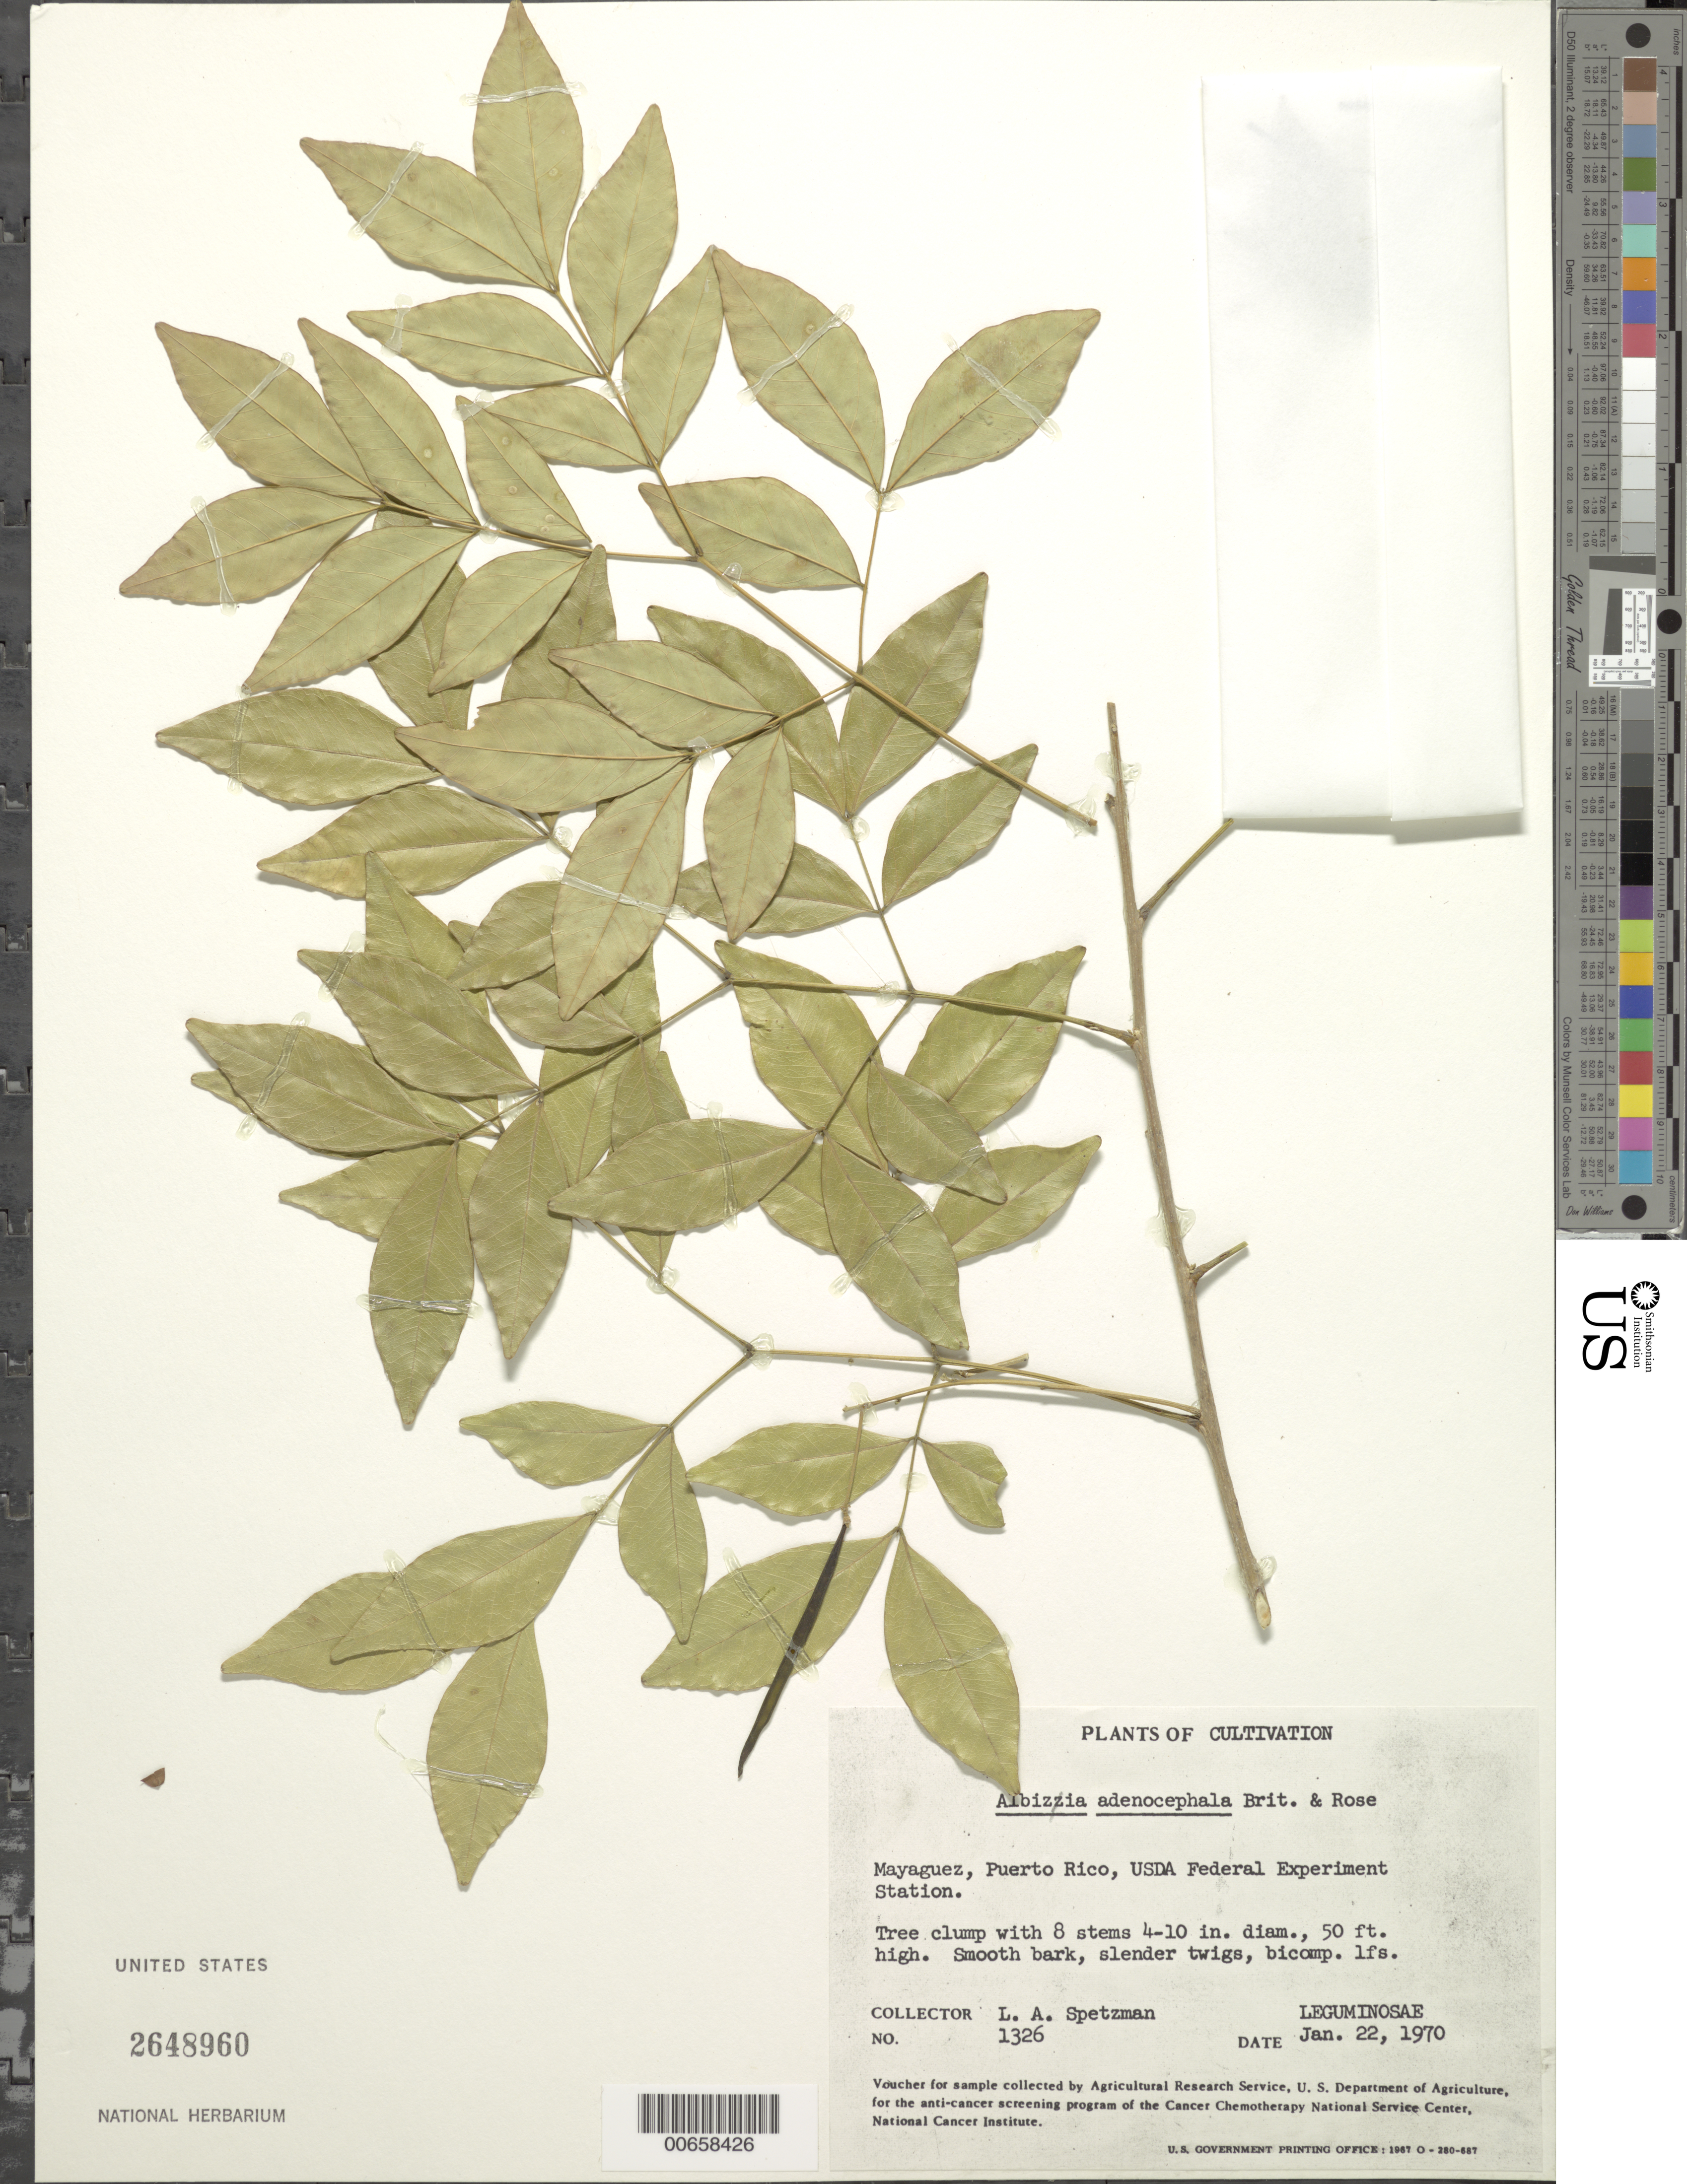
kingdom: Plantae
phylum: Tracheophyta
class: Magnoliopsida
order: Fabales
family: Fabaceae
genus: Pseudalbizzia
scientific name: Pseudalbizzia adinocephala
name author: (Donn. Sm.) Koenen & Duno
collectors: L. Spetzman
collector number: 1326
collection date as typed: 22 Jan 1970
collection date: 1970-01-22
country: Puerto Rico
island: Greater Antilles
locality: Mayaguez, USDA Federal Exp. Station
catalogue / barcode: US 2648960